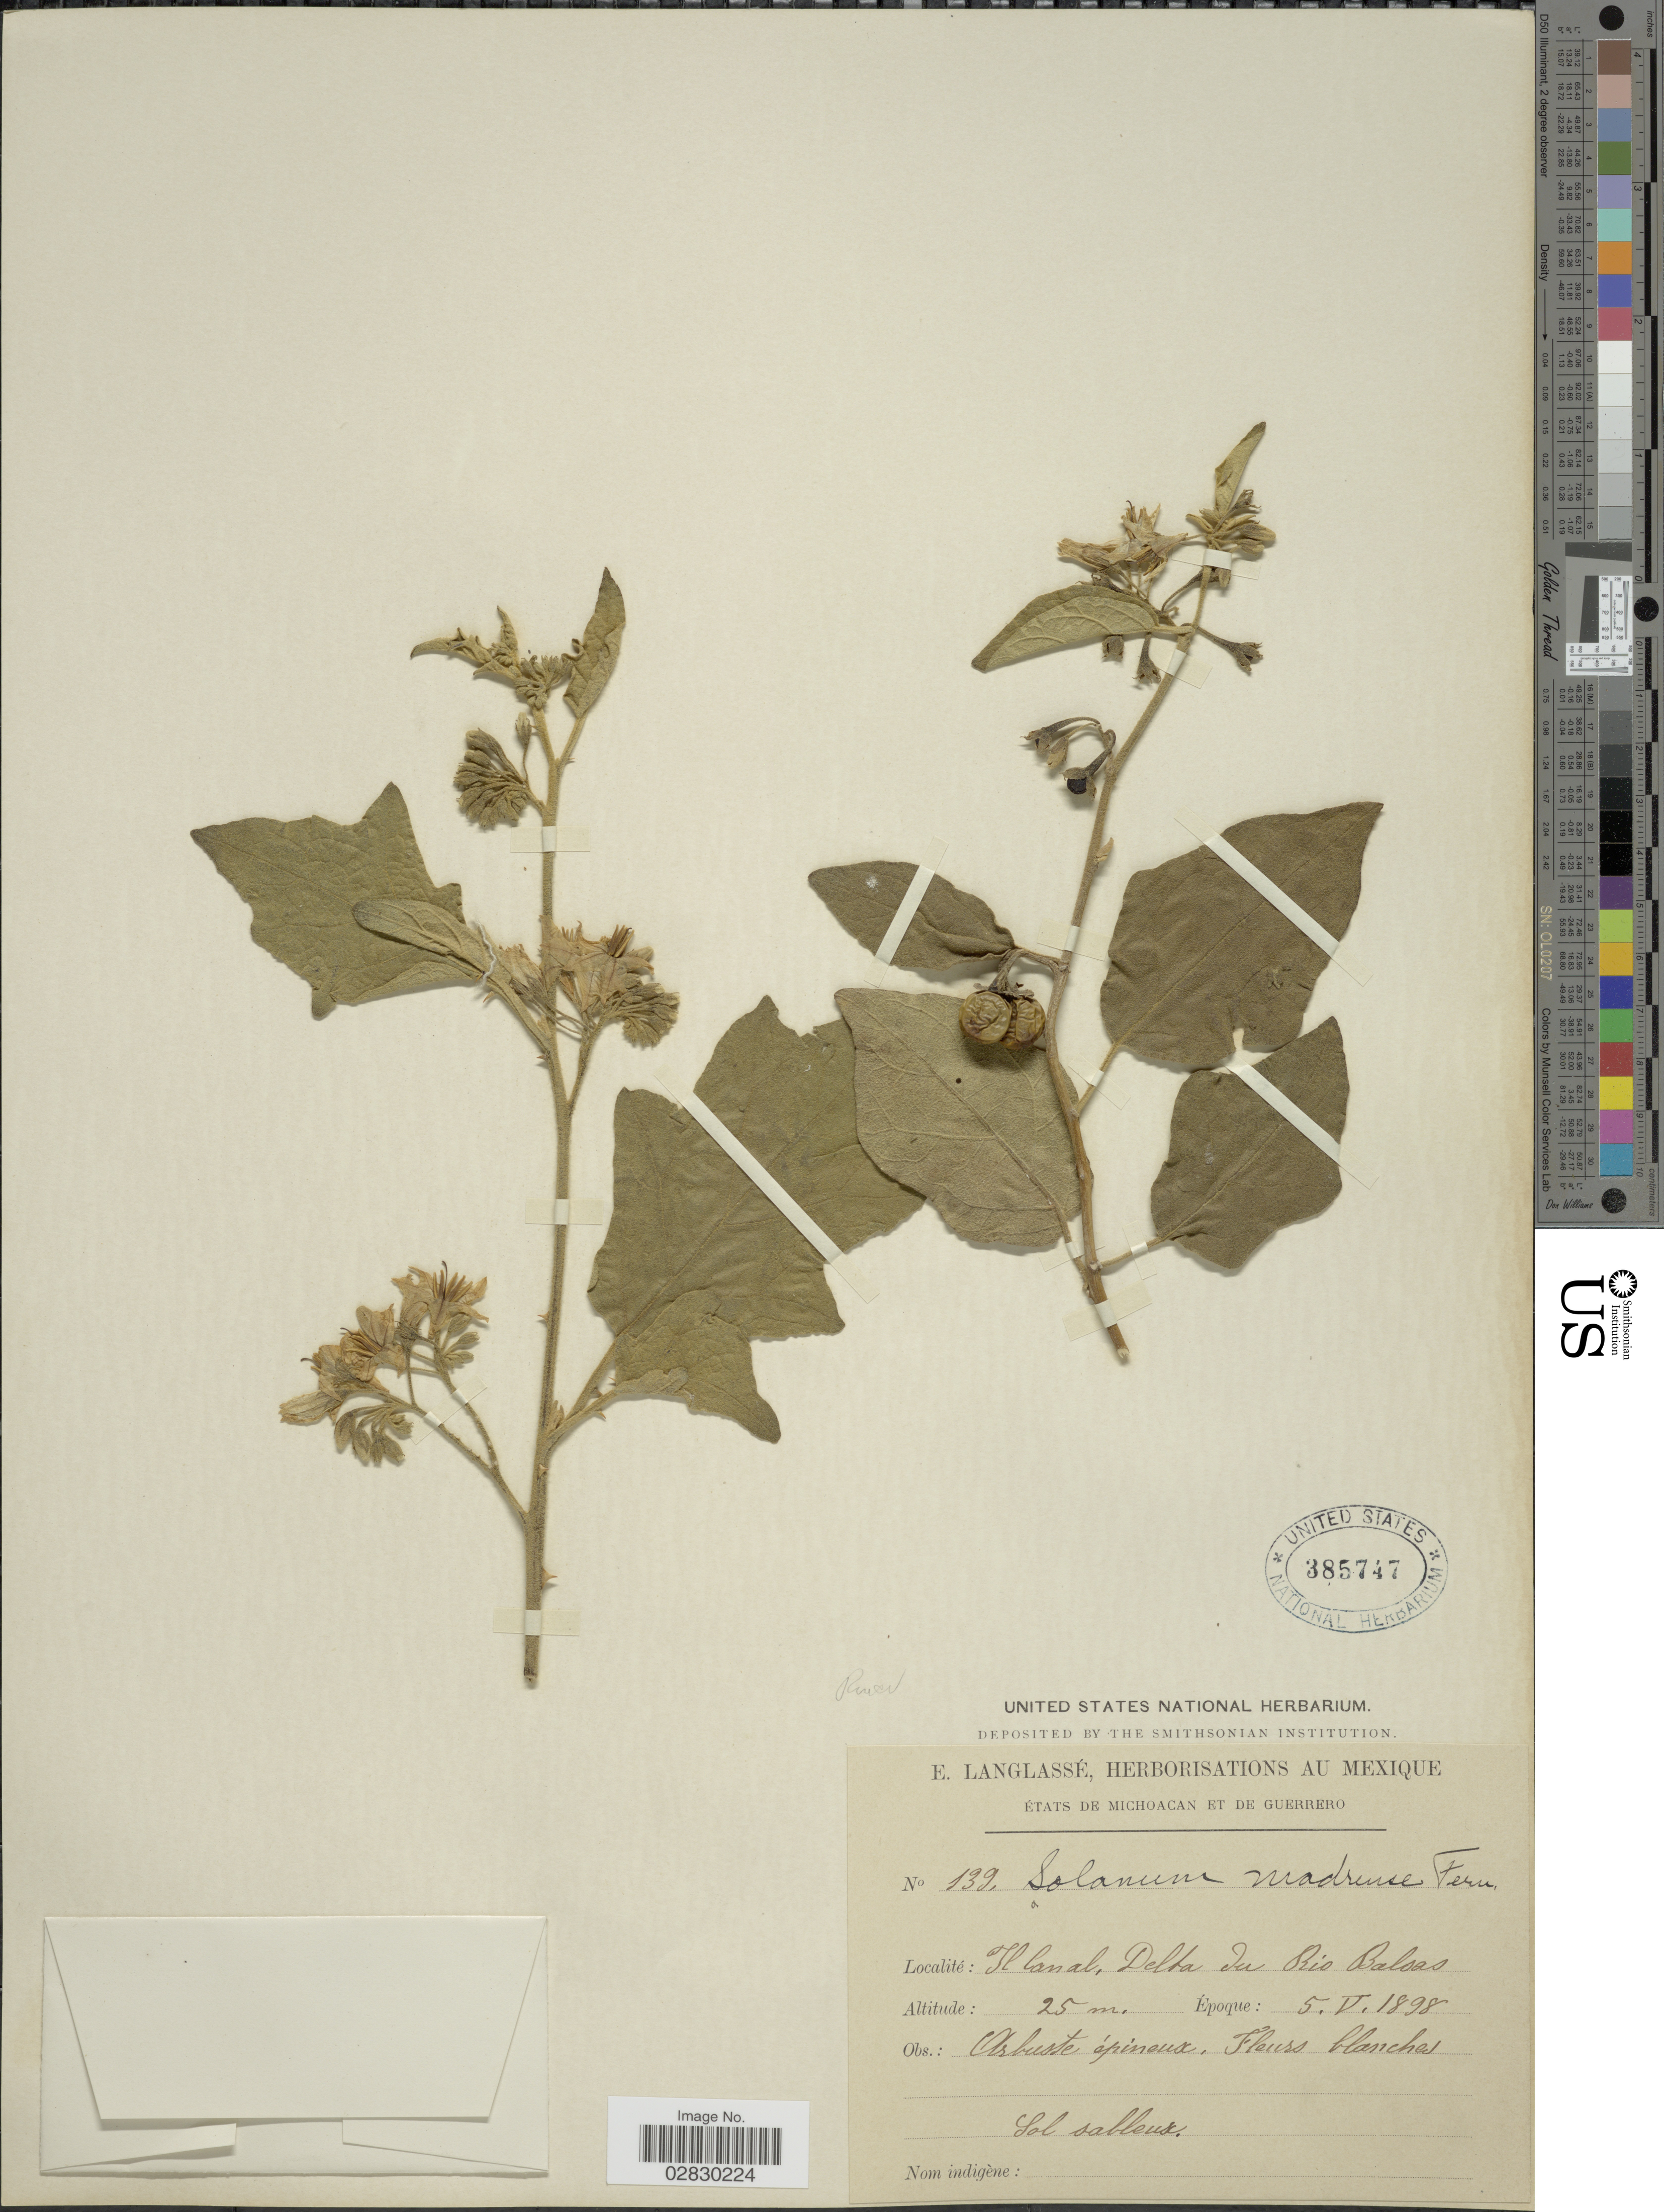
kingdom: Plantae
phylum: Tracheophyta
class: Magnoliopsida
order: Solanales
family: Solanaceae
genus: Solanum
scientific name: Solanum madrense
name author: Fernald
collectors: E. Langlassé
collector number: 139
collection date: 1898-05-05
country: Mexico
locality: États de Michoacan ert de Guerrero, Il Canal, Delta du Rio Balsas.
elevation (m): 25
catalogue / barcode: US 385747